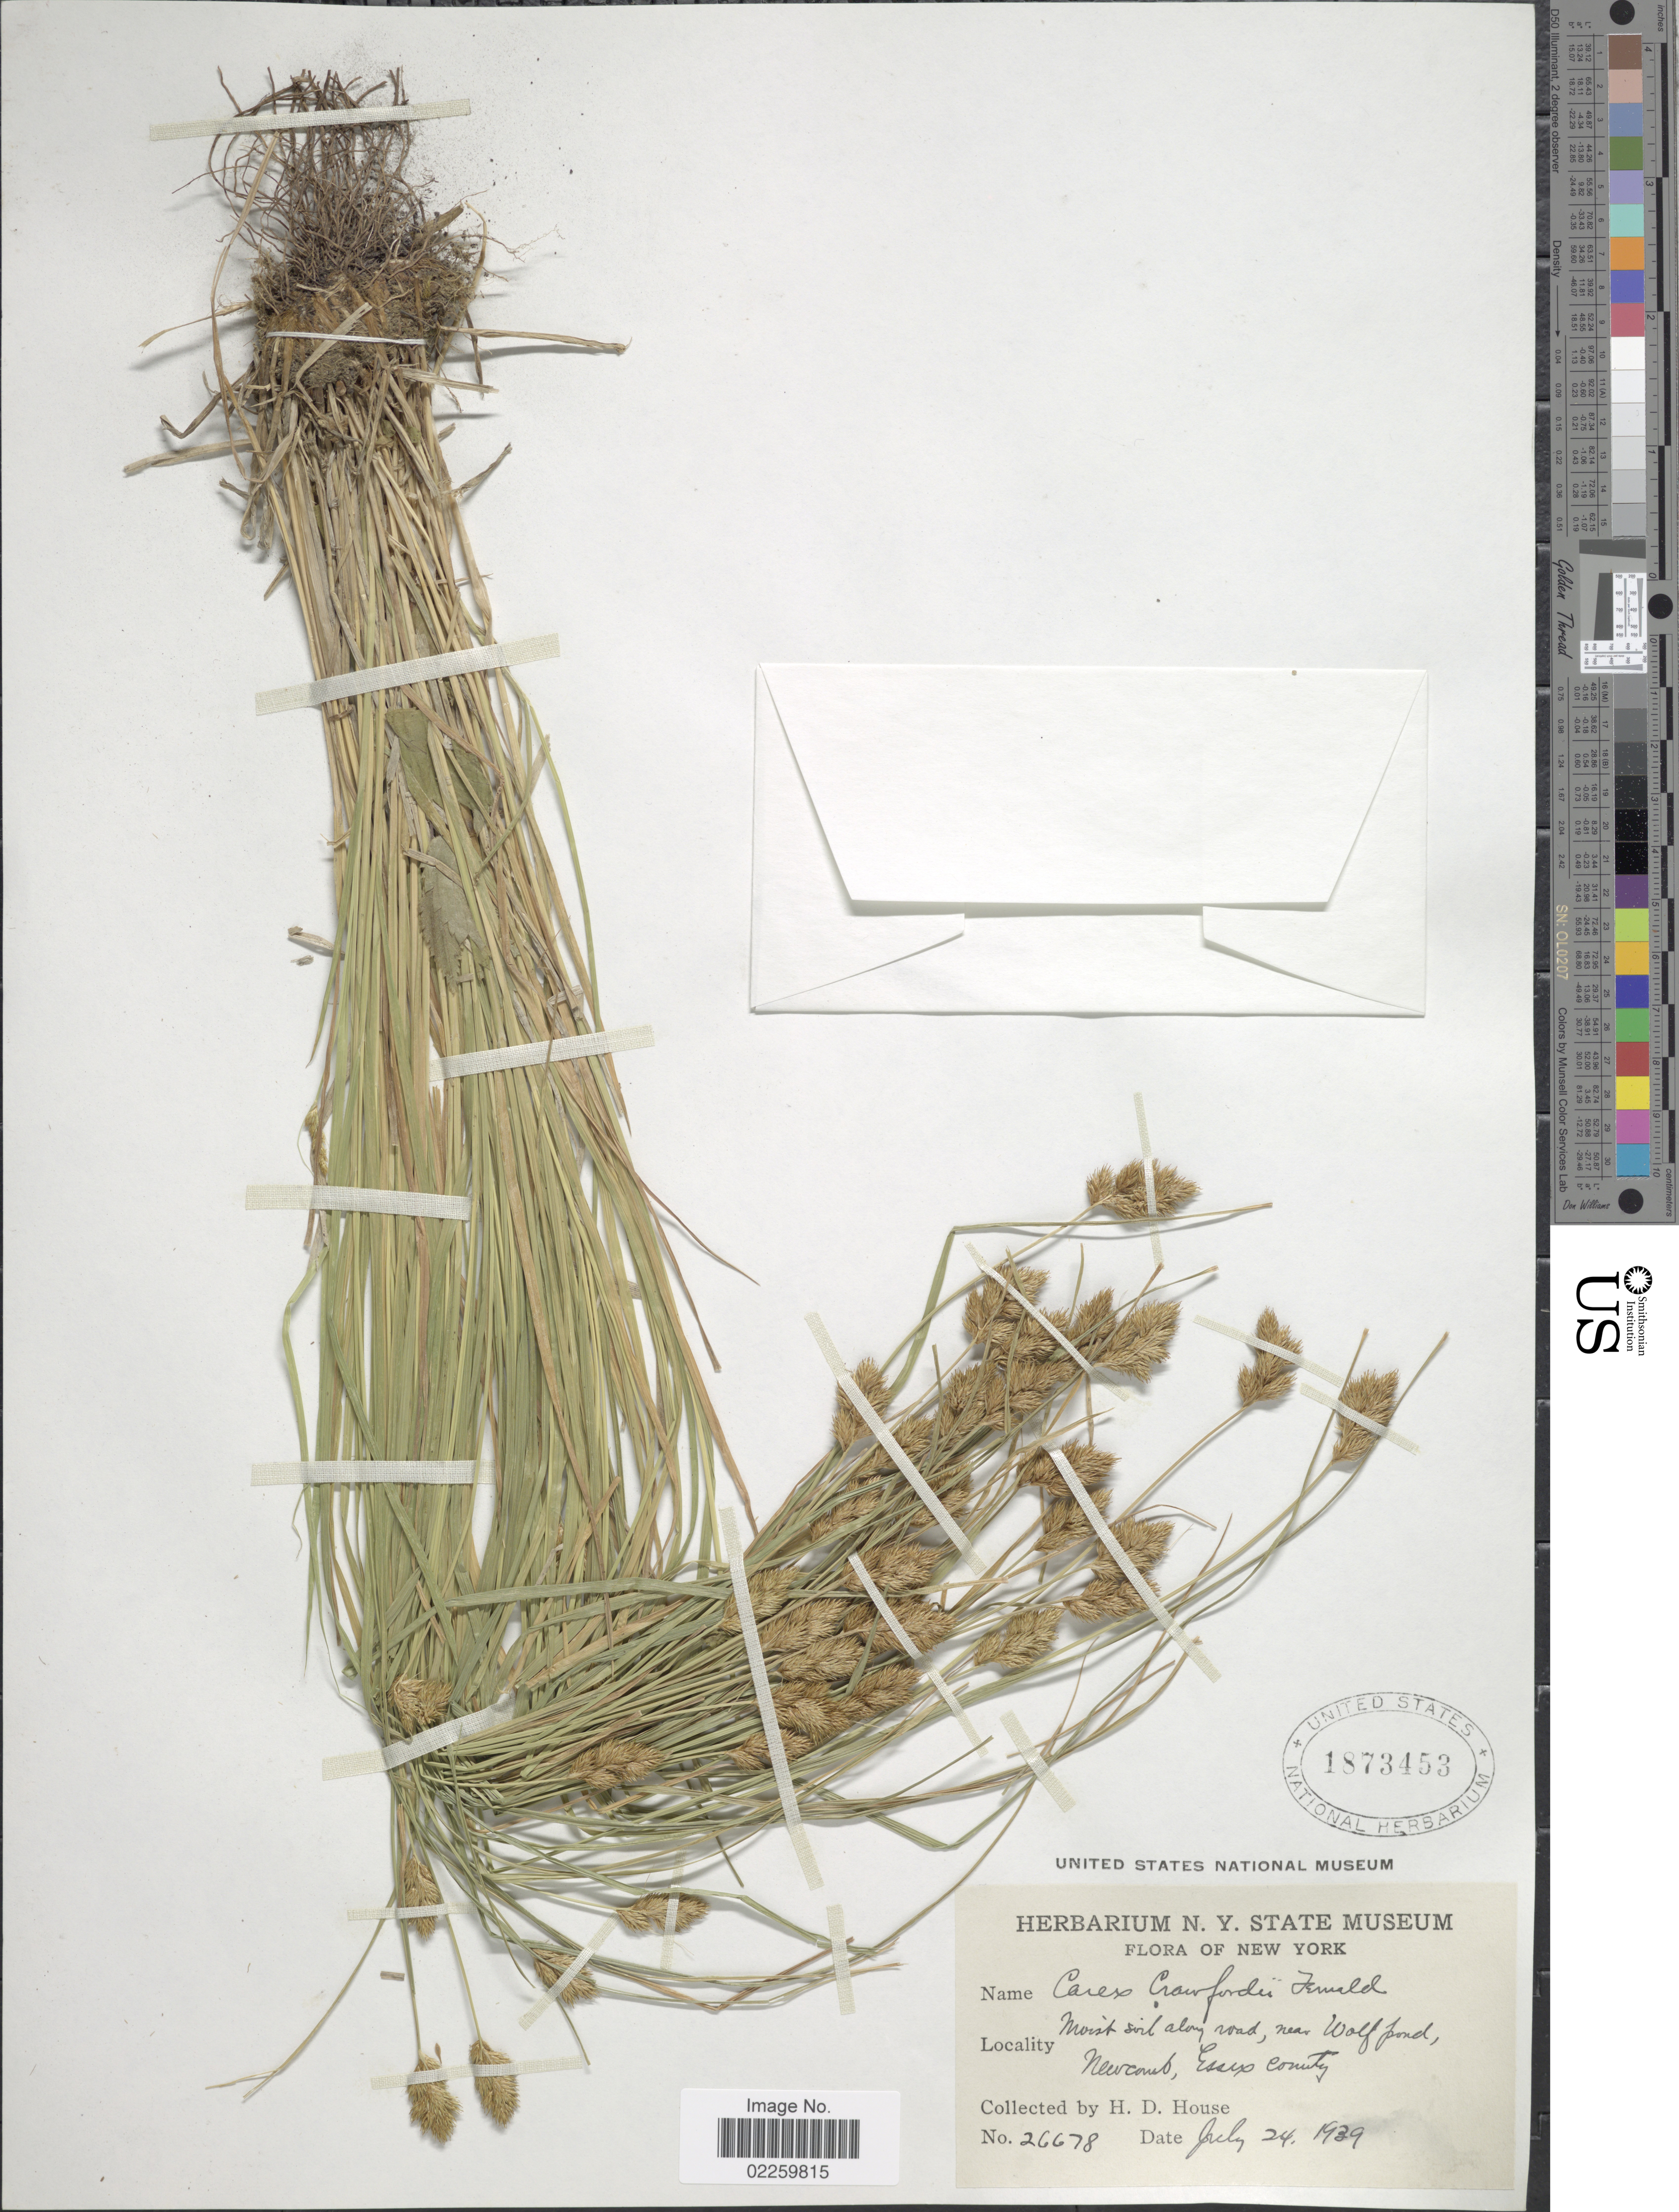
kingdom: Plantae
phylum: Tracheophyta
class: Liliopsida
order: Poales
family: Cyperaceae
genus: Carex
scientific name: Carex crawfordii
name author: Fernald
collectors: H. D. House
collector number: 26678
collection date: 1939-07-24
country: United States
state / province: New York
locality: Moist soil along road, near Wolf pond, Newcomb, Essex County.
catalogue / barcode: US 1873453